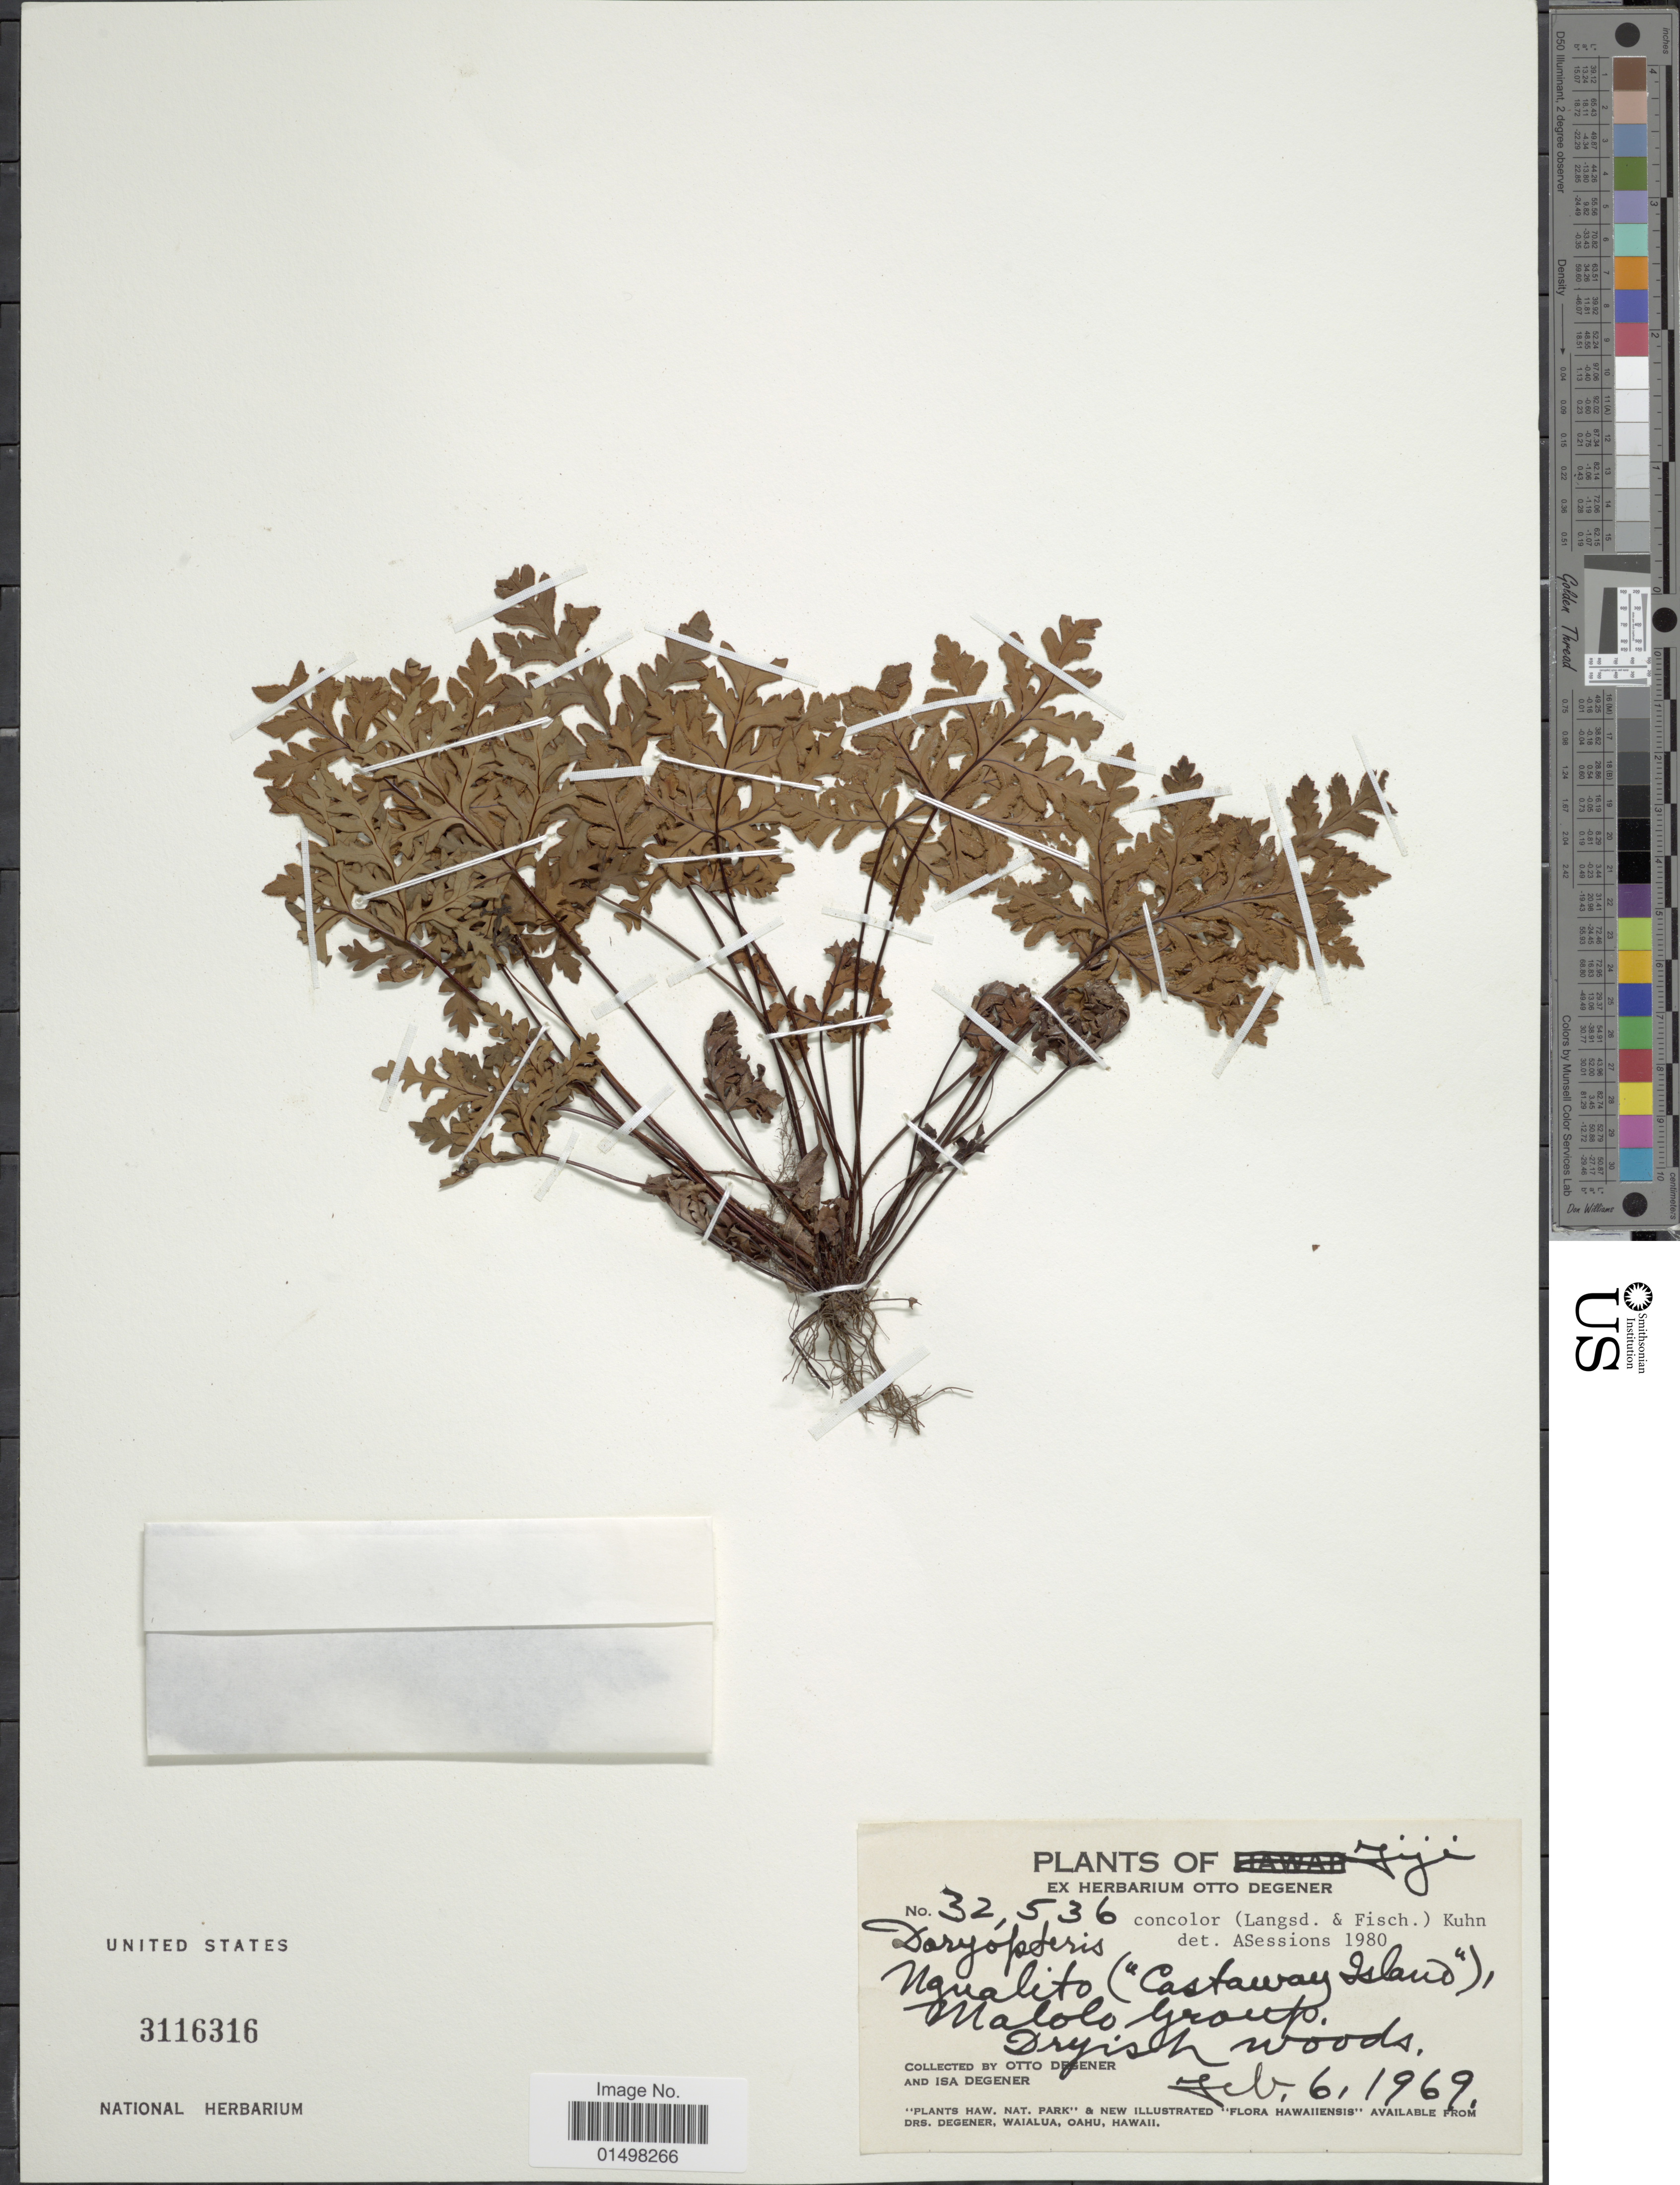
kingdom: Plantae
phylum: Tracheophyta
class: Polypodiopsida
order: Polypodiales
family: Pteridaceae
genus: Doryopteris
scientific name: Doryopteris concolor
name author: (Langsd. & Fisch.) Kuhn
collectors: O. Degener & I. Degener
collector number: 32536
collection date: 1969-02-06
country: Fiji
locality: Ugualito ('Castaway Island'), Malolo Group.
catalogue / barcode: US 3116316